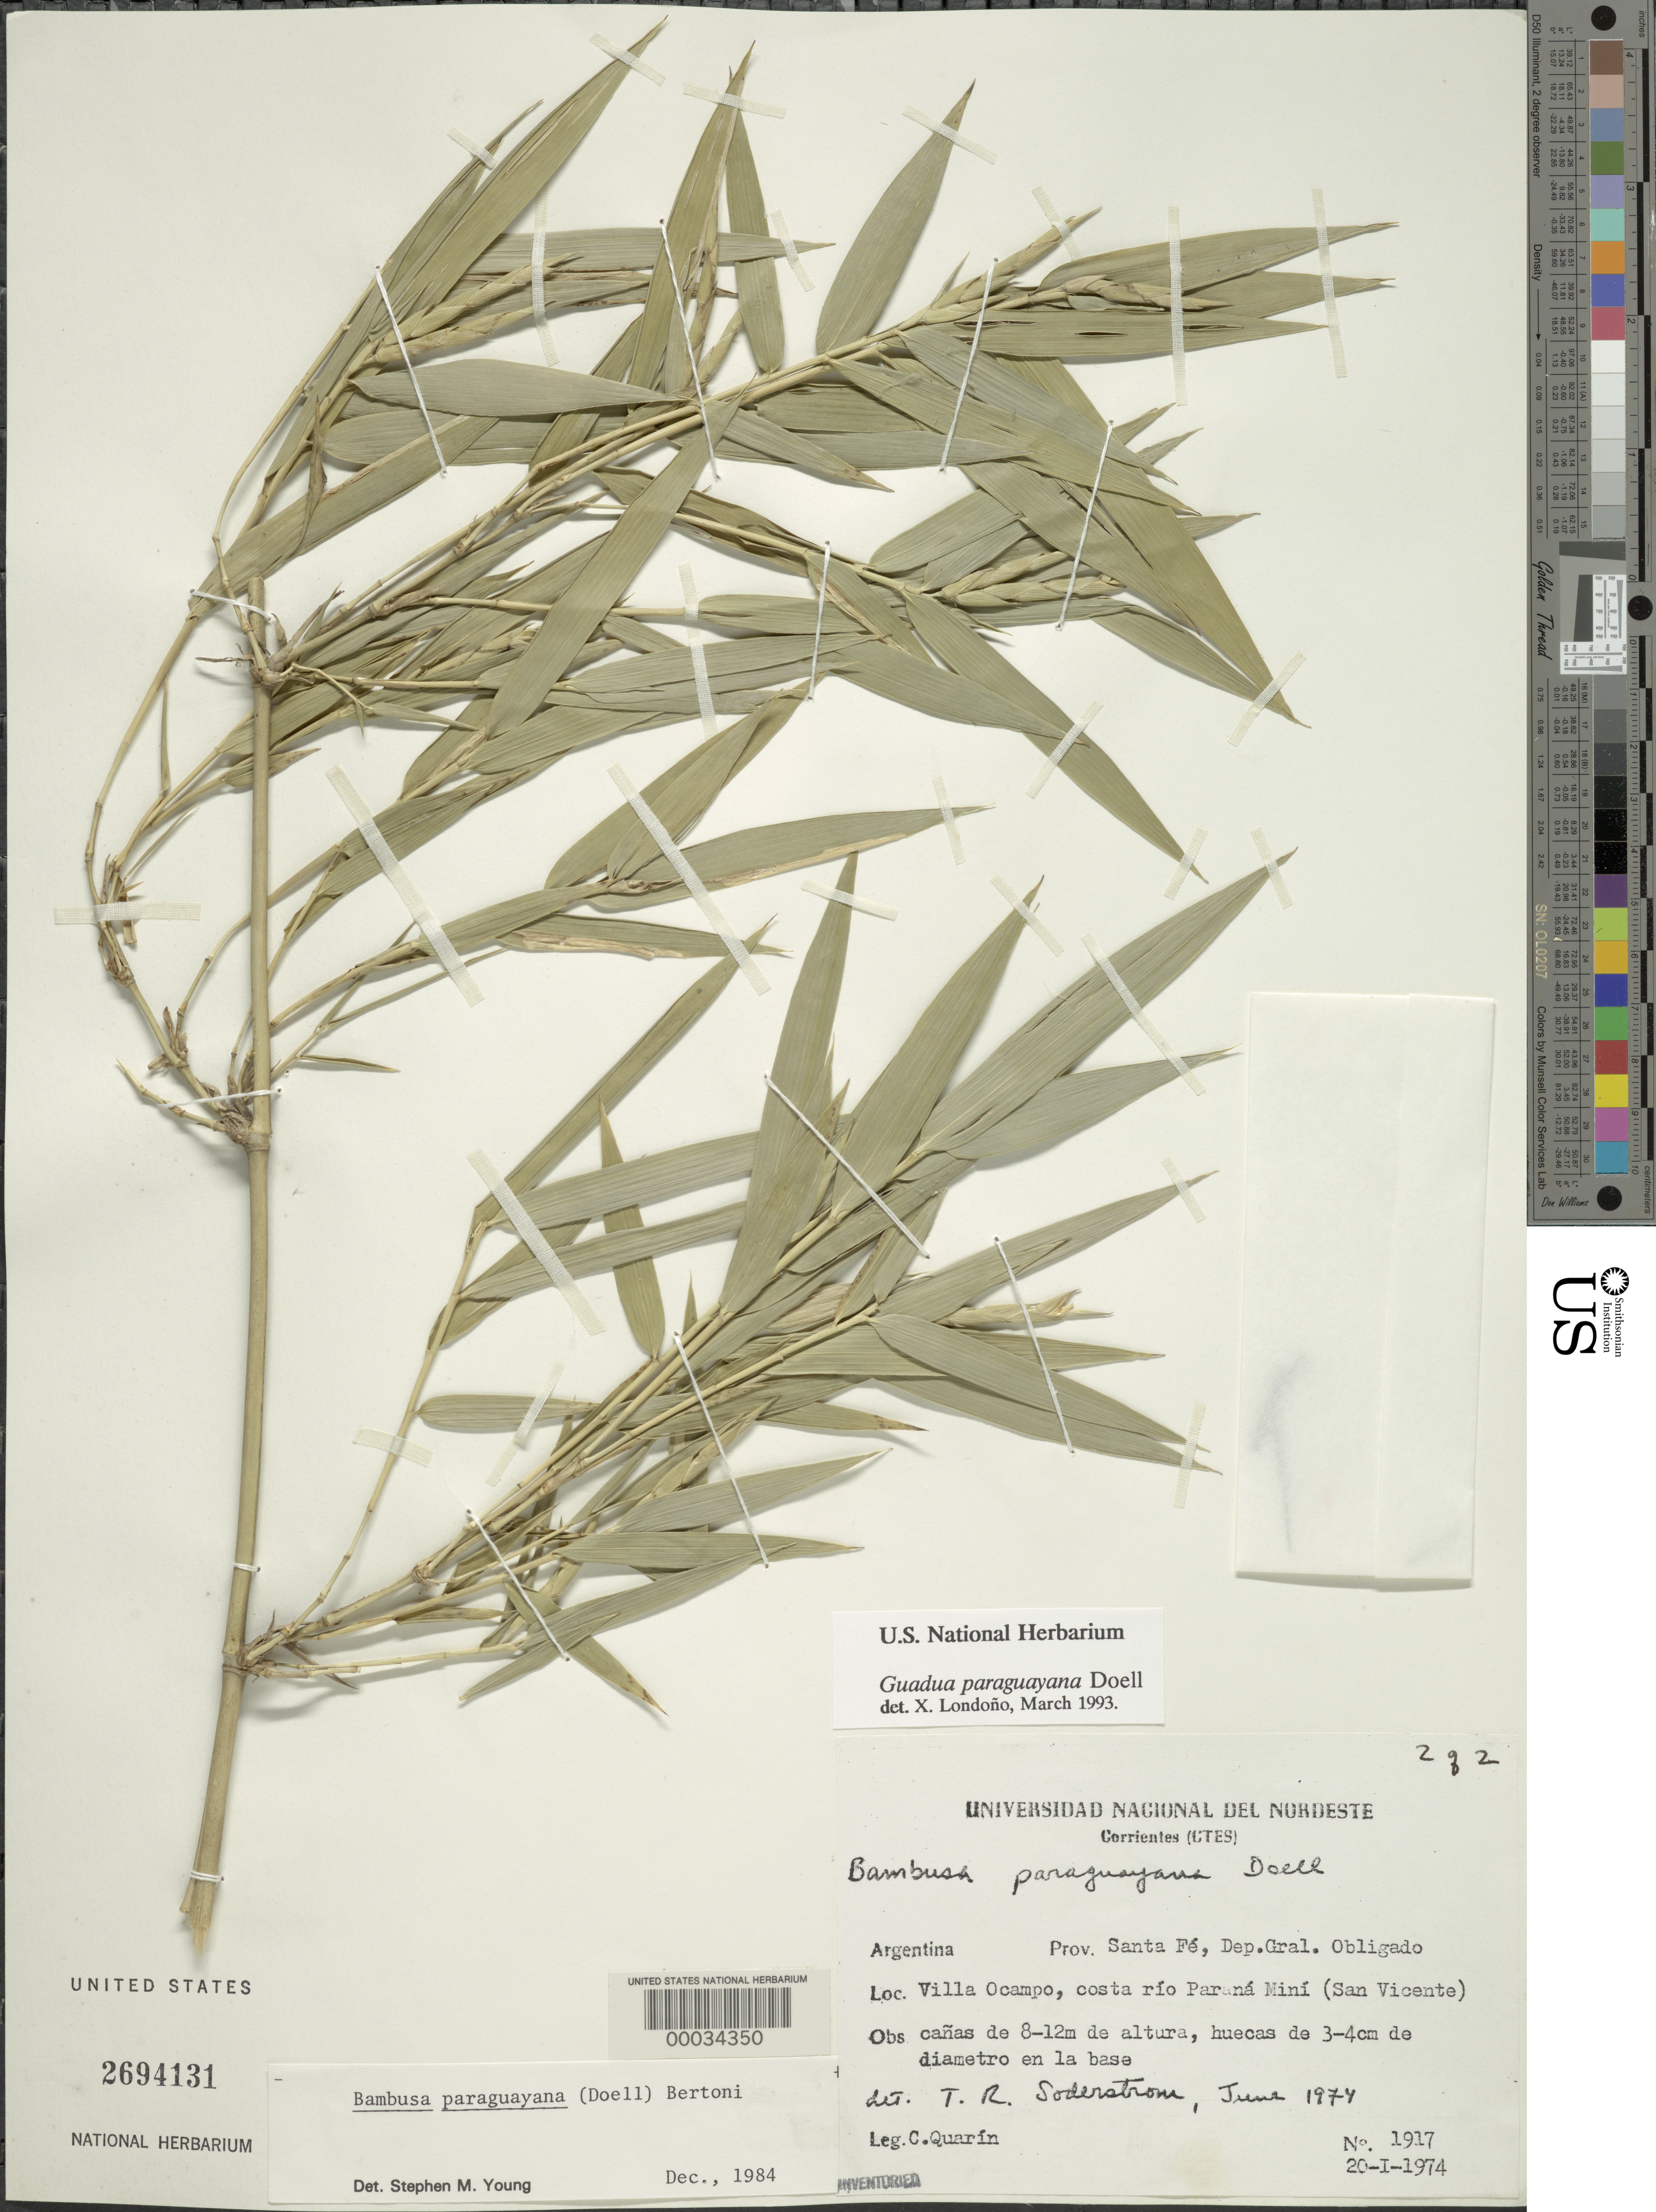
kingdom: Plantae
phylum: Tracheophyta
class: Liliopsida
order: Poales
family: Poaceae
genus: Guadua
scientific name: Guadua paraguayana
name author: Döll in Mart.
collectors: C. Quarin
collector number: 1917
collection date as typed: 20 Jan 1974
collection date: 1974-01-20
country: Argentina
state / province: Santa Fe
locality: Villa Ocampo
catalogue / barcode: US 2694131